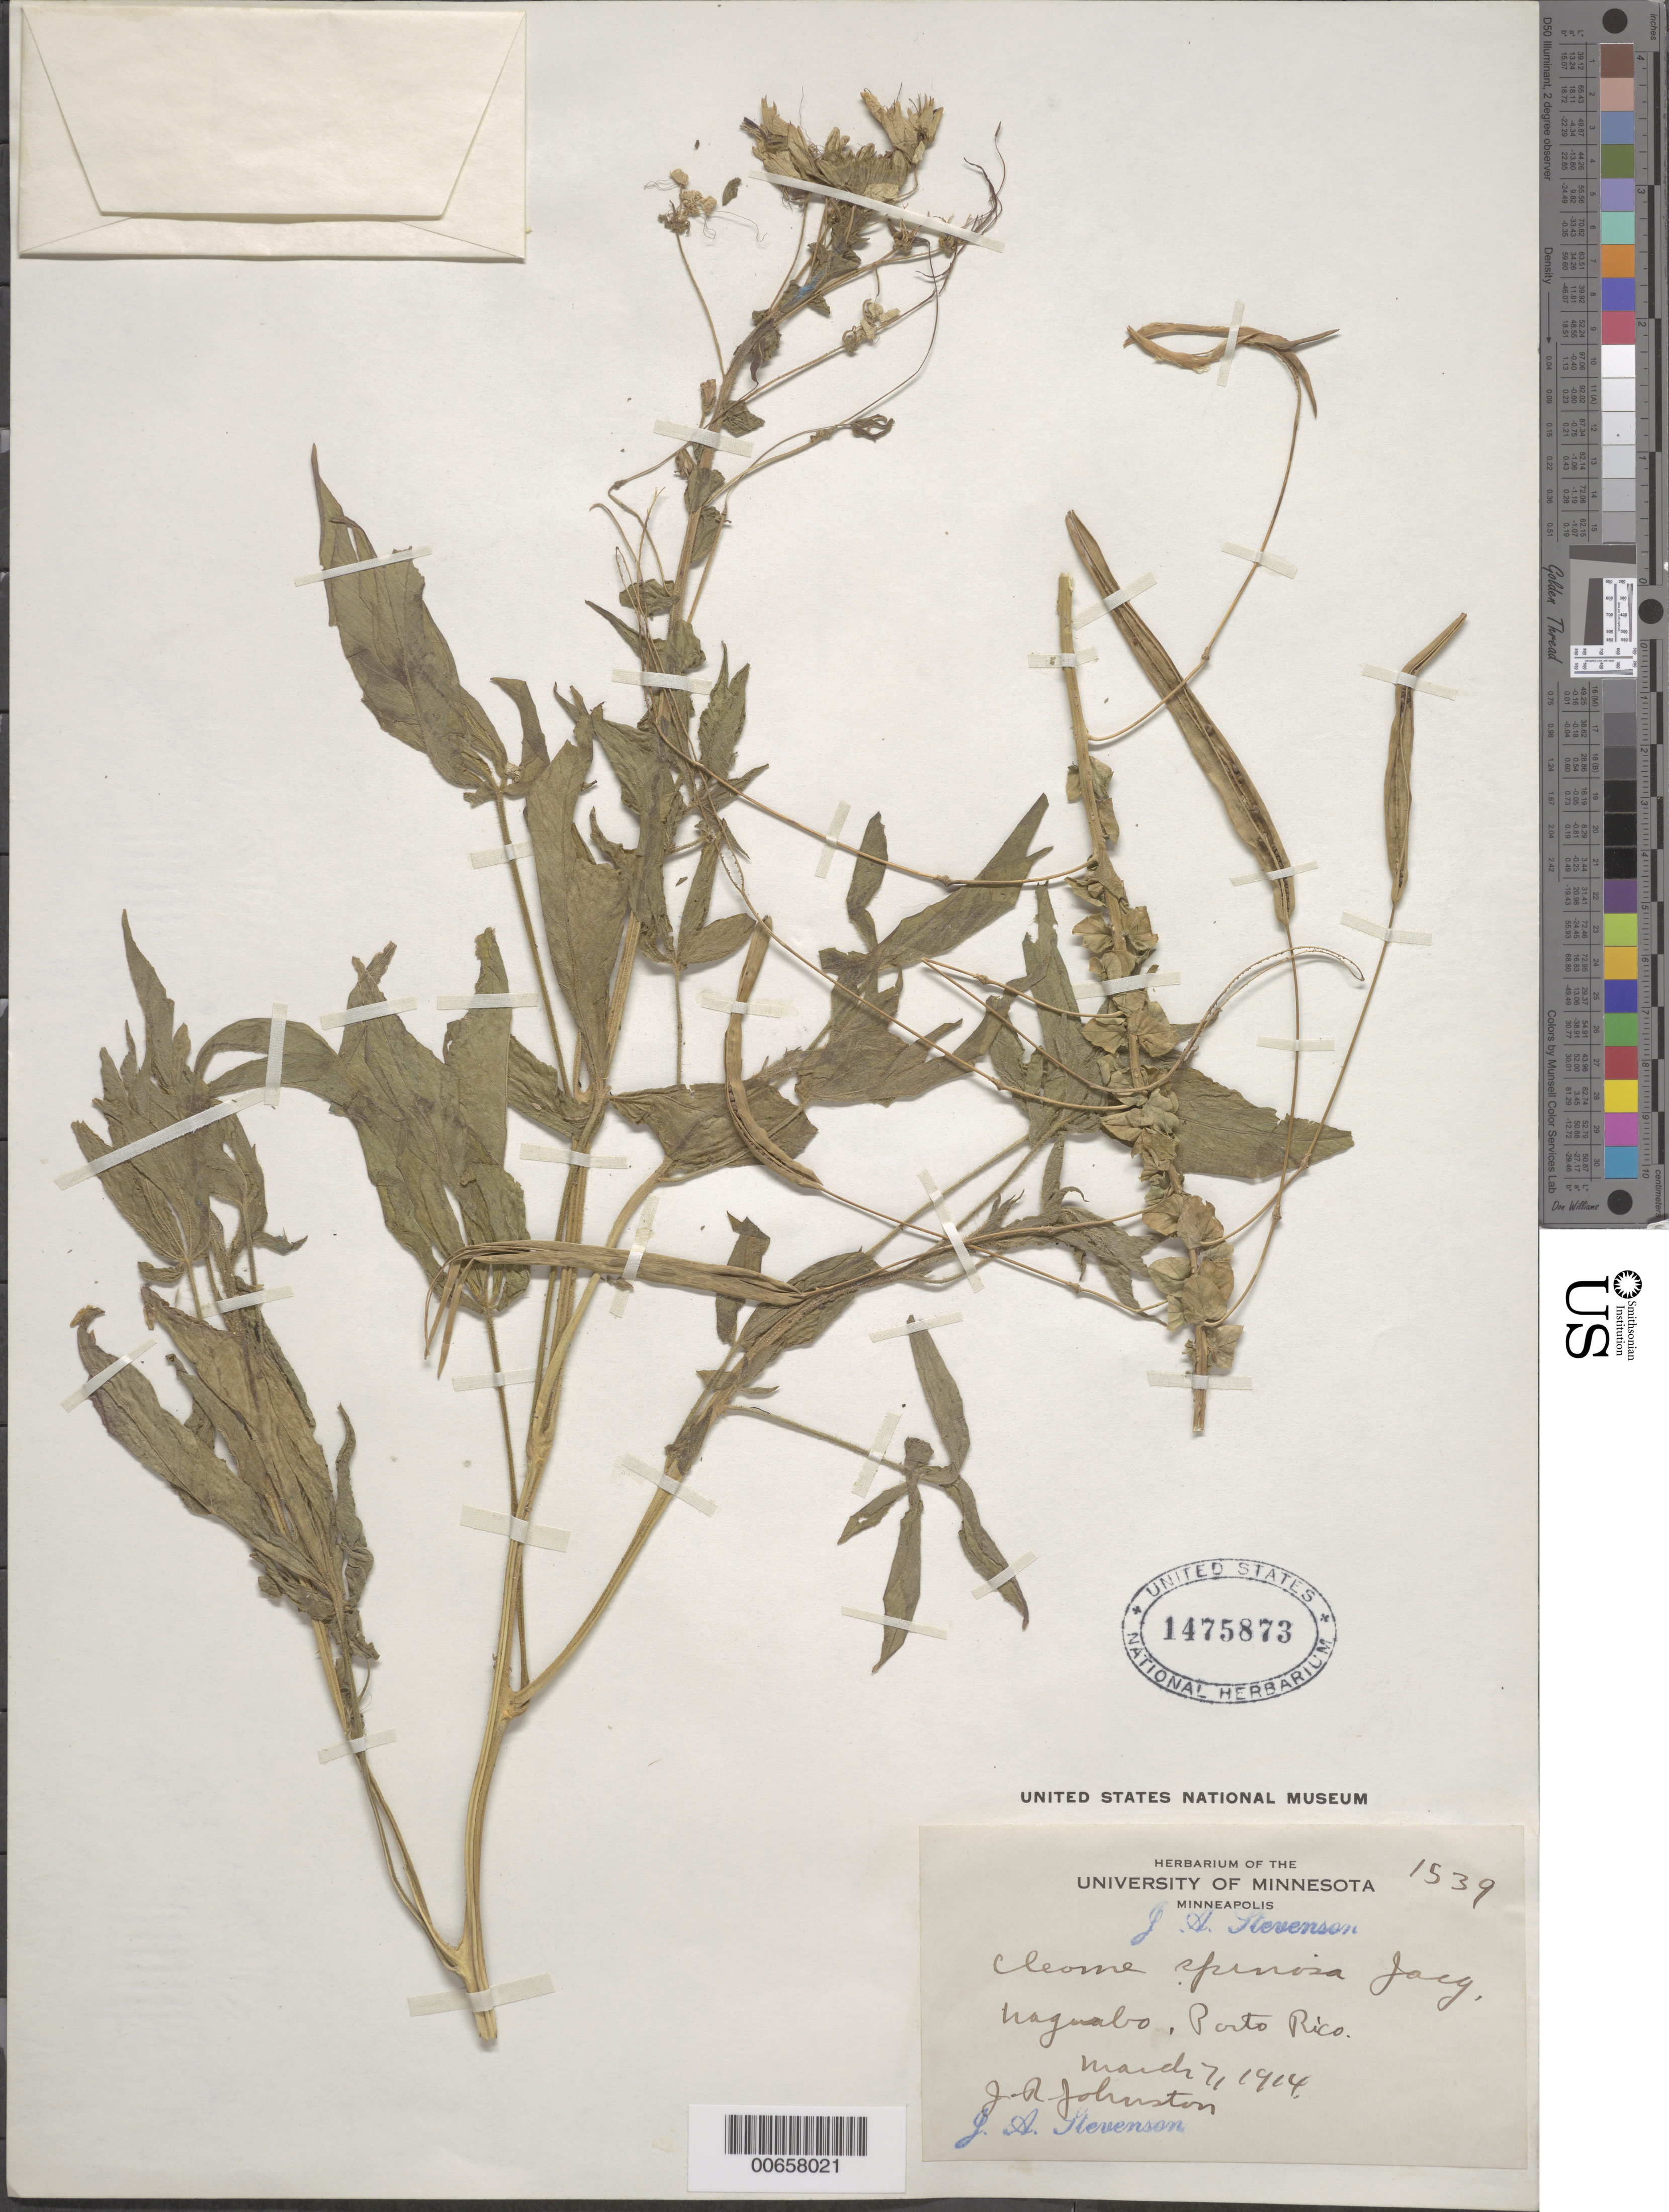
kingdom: Plantae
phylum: Tracheophyta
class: Magnoliopsida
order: Brassicales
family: Cleomaceae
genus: Tarenaya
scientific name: Tarenaya spinosa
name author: (Jacq.) Raf.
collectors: J. Johnston & J. Stevenson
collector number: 1539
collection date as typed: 07 Mar 1914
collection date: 1914-03-07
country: Puerto Rico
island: Greater Antilles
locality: Naguabo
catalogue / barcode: US 1475873